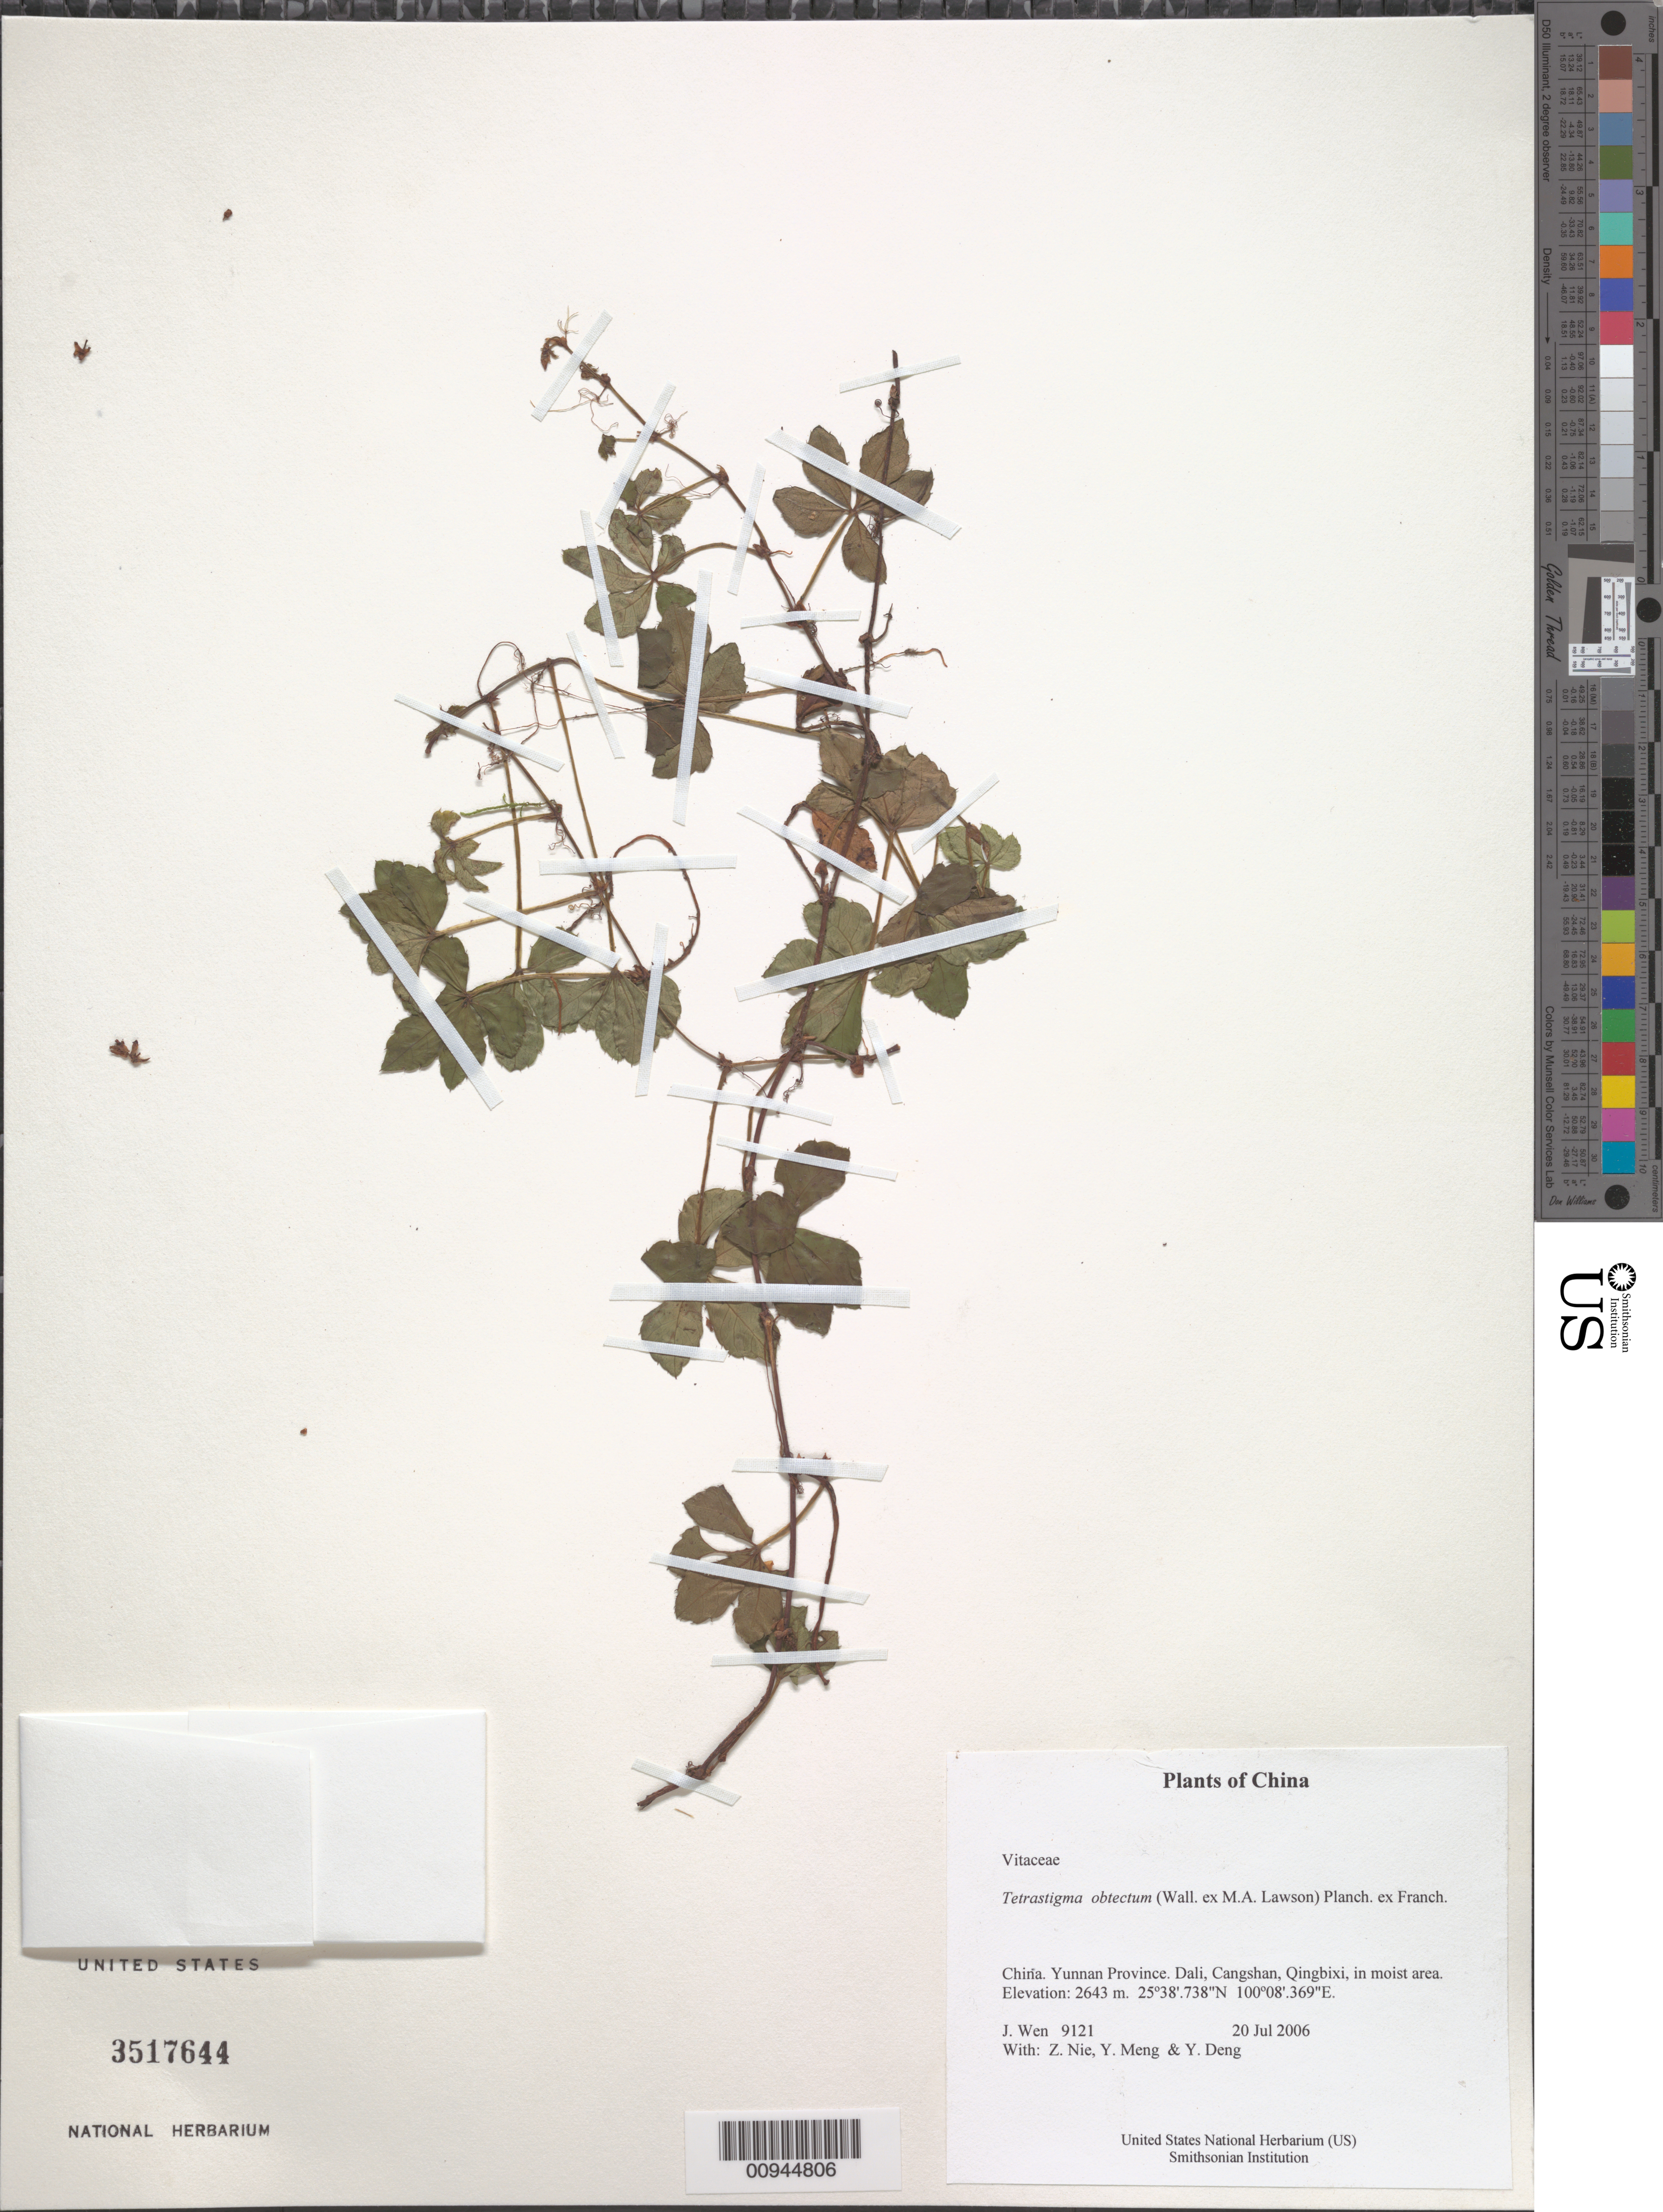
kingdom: Plantae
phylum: Tracheophyta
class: Magnoliopsida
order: Vitales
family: Vitaceae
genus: Tetrastigma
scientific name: Tetrastigma obtectum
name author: (Wall. ex Laws.) Planch. ex Franch.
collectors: J. Wen, Z. Nie, Y. Meng & Y. Deng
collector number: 9121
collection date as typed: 20 Jul 2006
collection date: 2006-07-20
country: China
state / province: Yunnan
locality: Yunnan Province. Dali, Cangshan, Qingbixi, in moist area.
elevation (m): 2643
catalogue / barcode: US 3517644